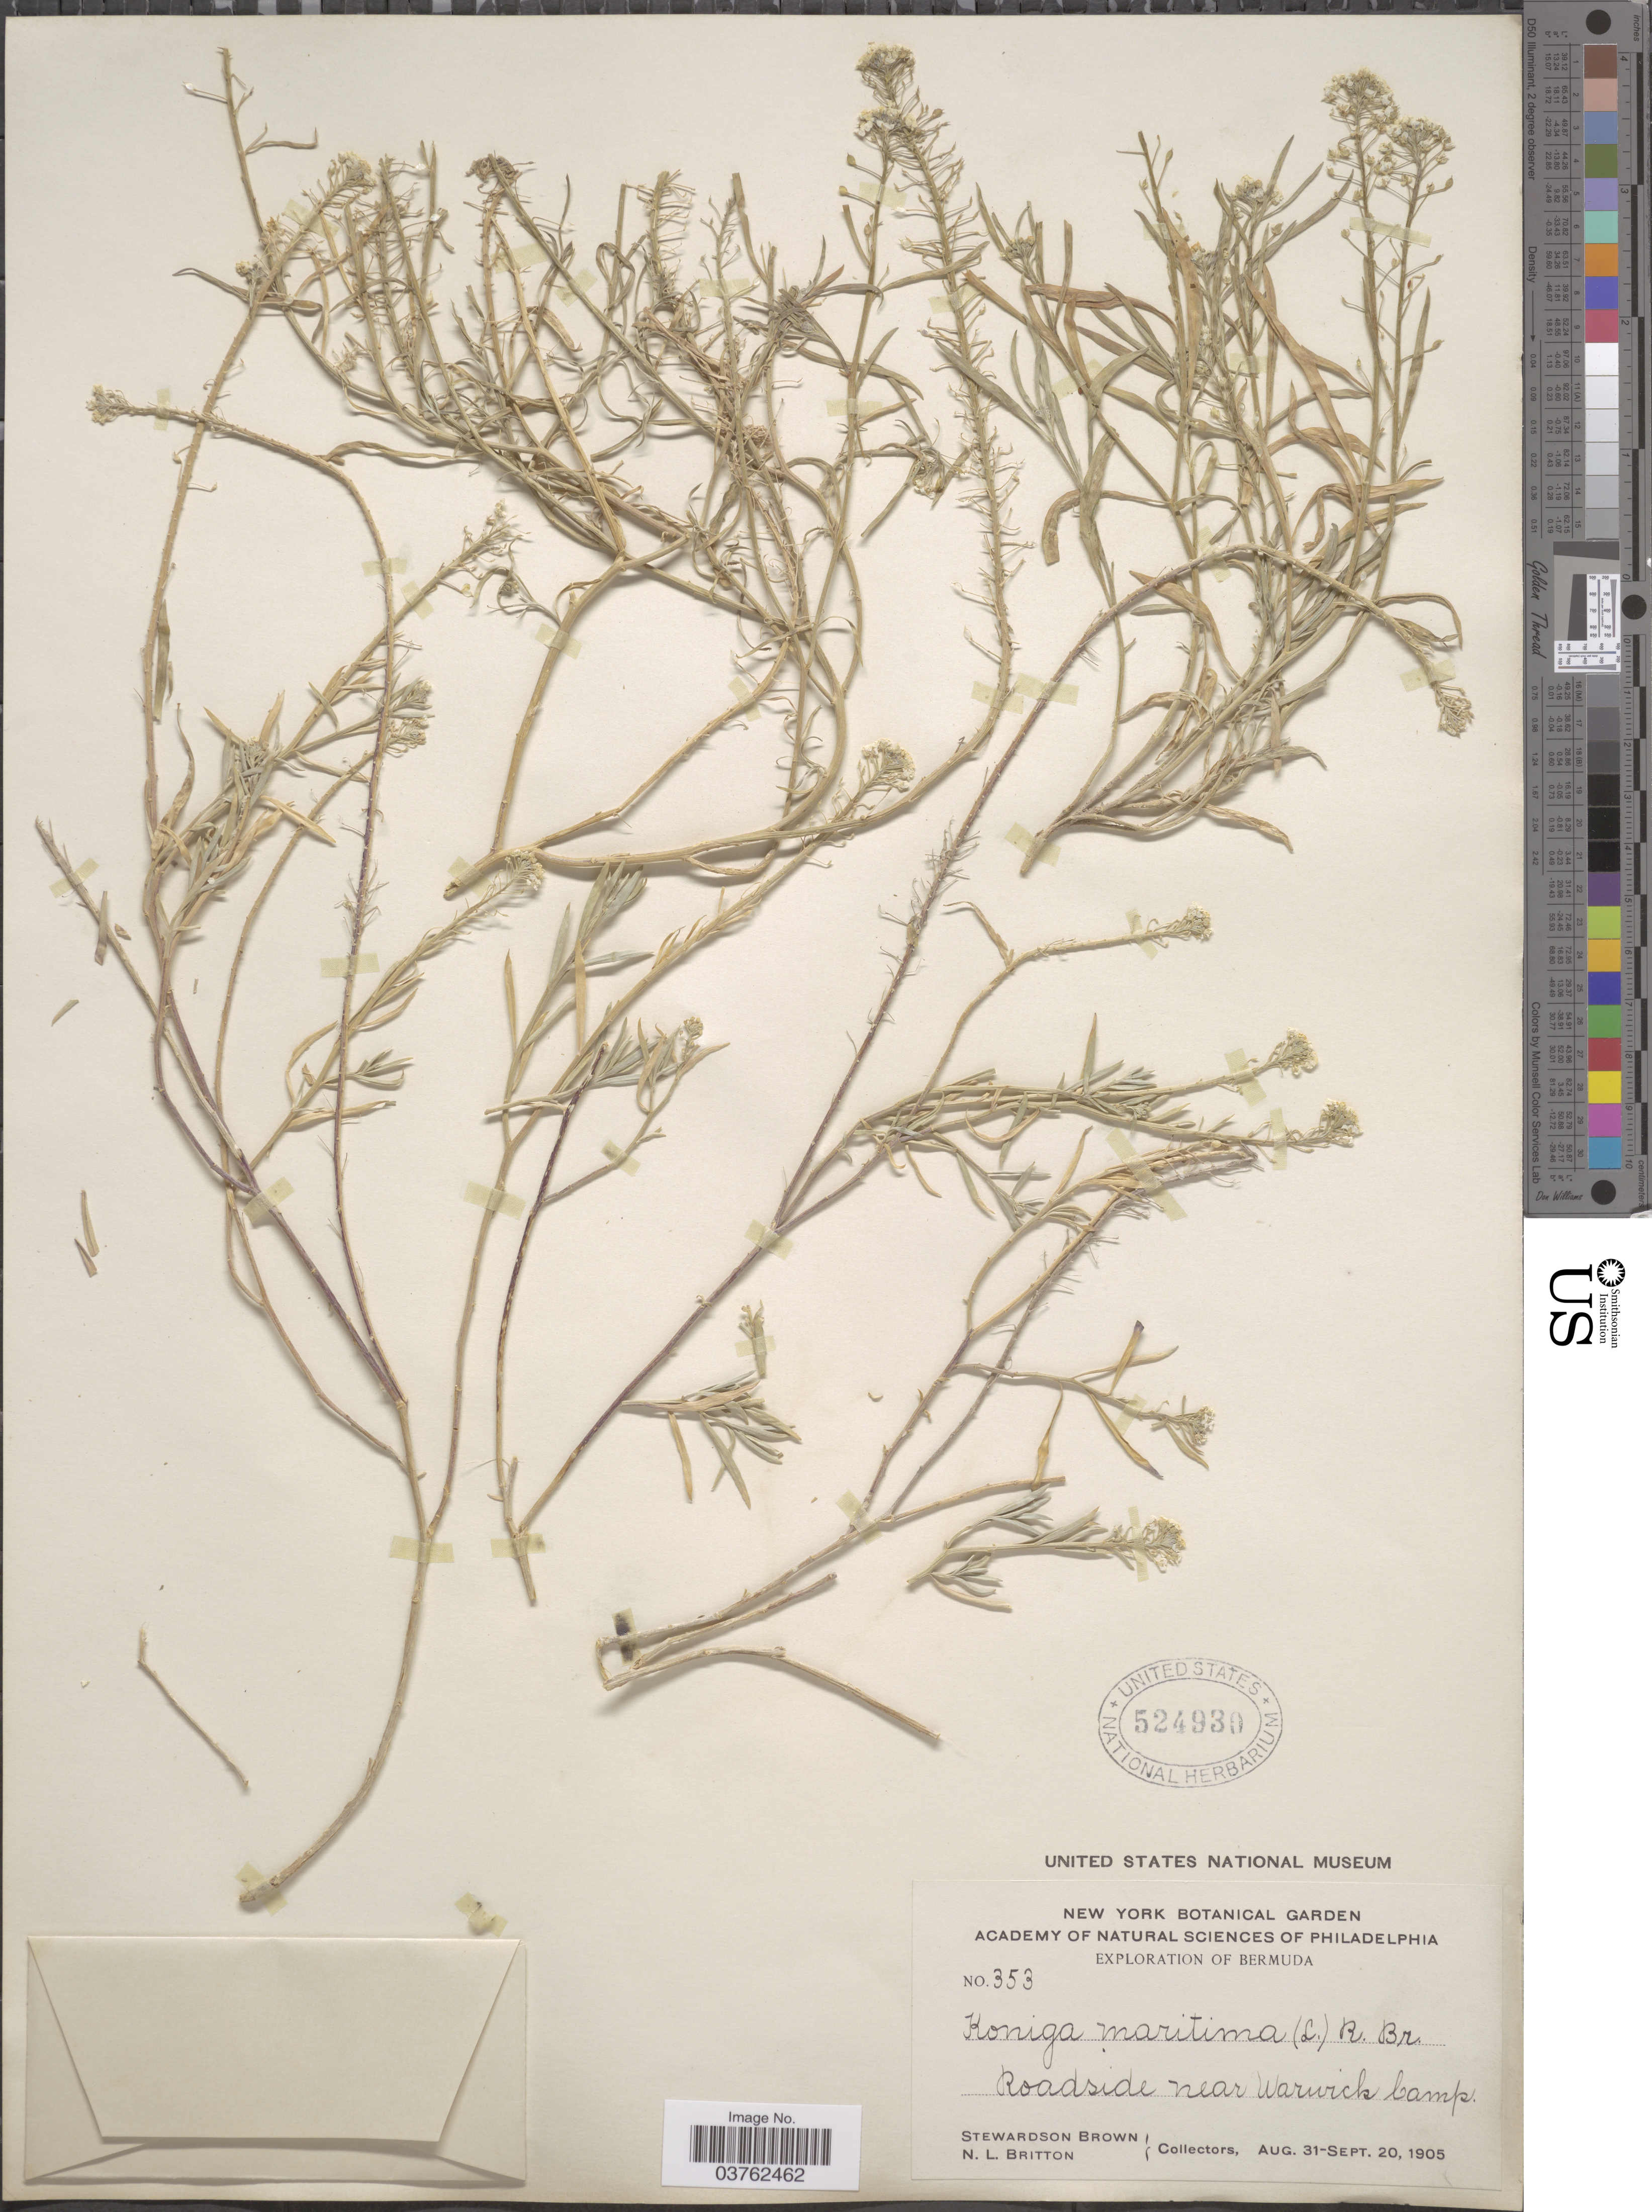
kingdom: Plantae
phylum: Tracheophyta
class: Magnoliopsida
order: Brassicales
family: Brassicaceae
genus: Lobularia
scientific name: Lobularia maritima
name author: (L.) Desv.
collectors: S. Brown & N. Britton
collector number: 353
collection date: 1905-08-31/1905-09-20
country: Bermuda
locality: Exploration of Bermuda. Roadside near Warwich Camp.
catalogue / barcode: US 524930